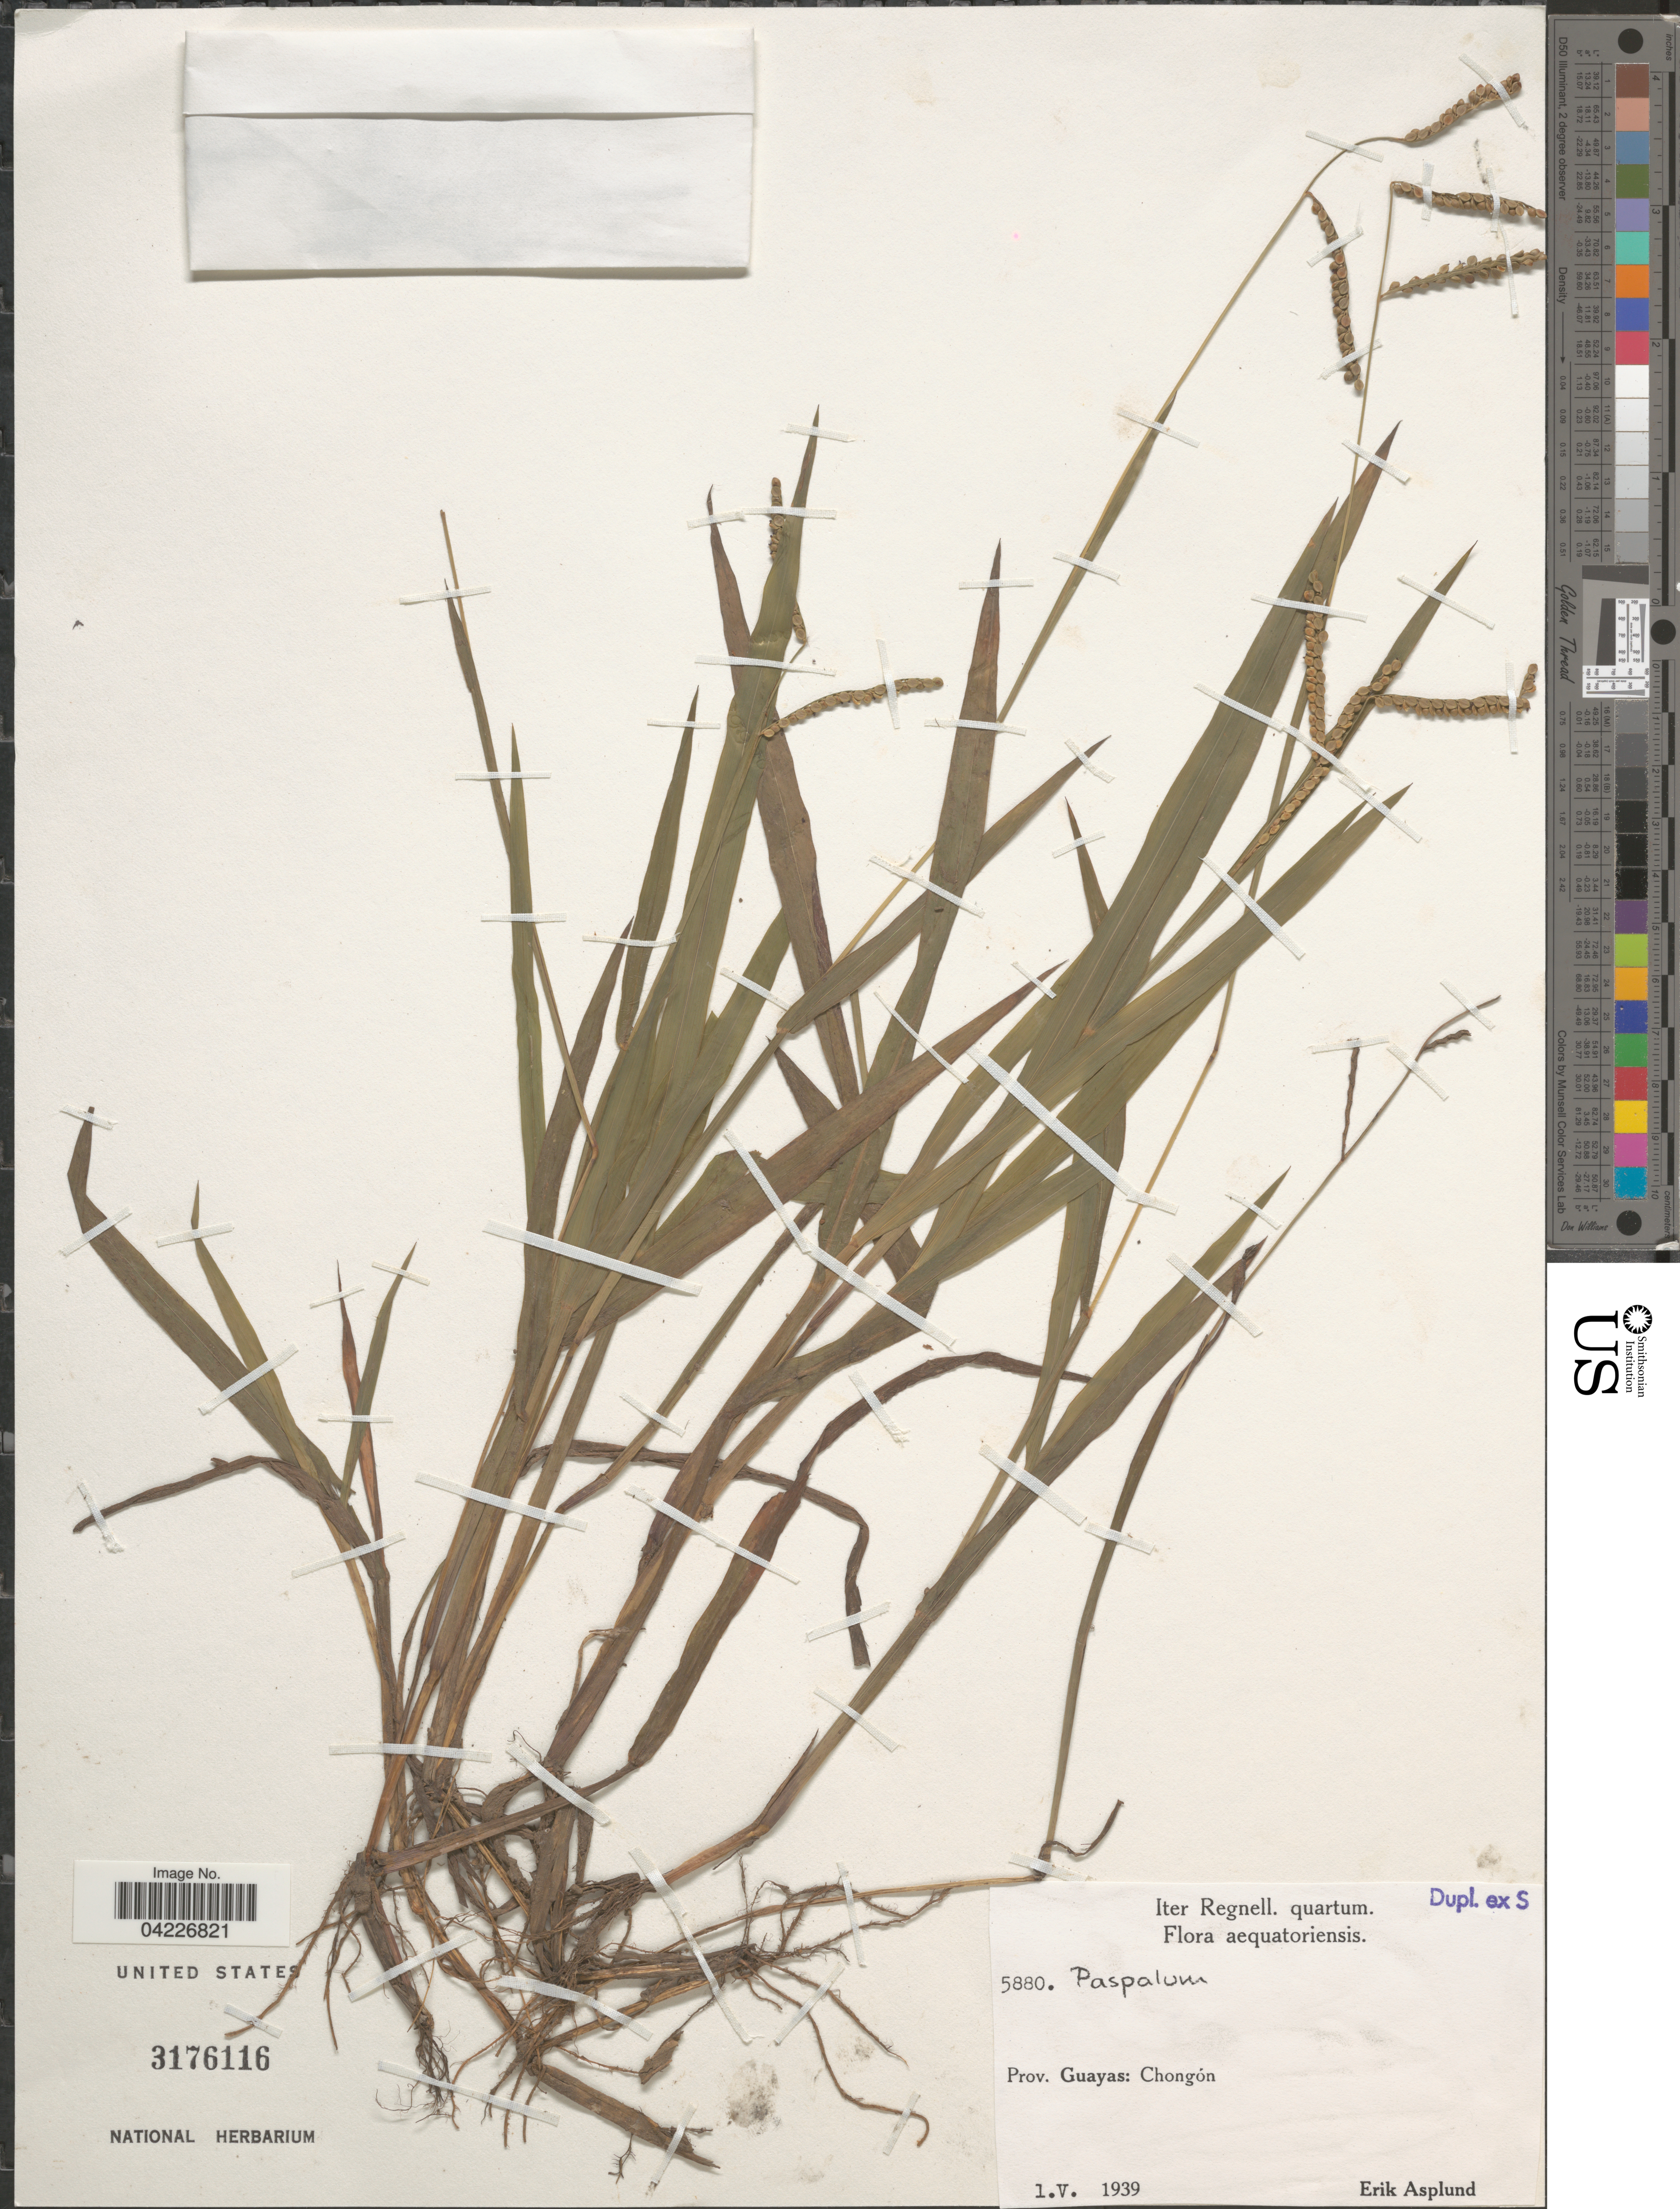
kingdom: Plantae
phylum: Tracheophyta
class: Liliopsida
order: Poales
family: Poaceae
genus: Paspalum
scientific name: Paspalum sp.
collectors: E. Asplund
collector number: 5880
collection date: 1939-05-01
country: Ecuador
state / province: Guayas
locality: Iter Regnell. quartum. Chongón.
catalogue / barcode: US 3176116